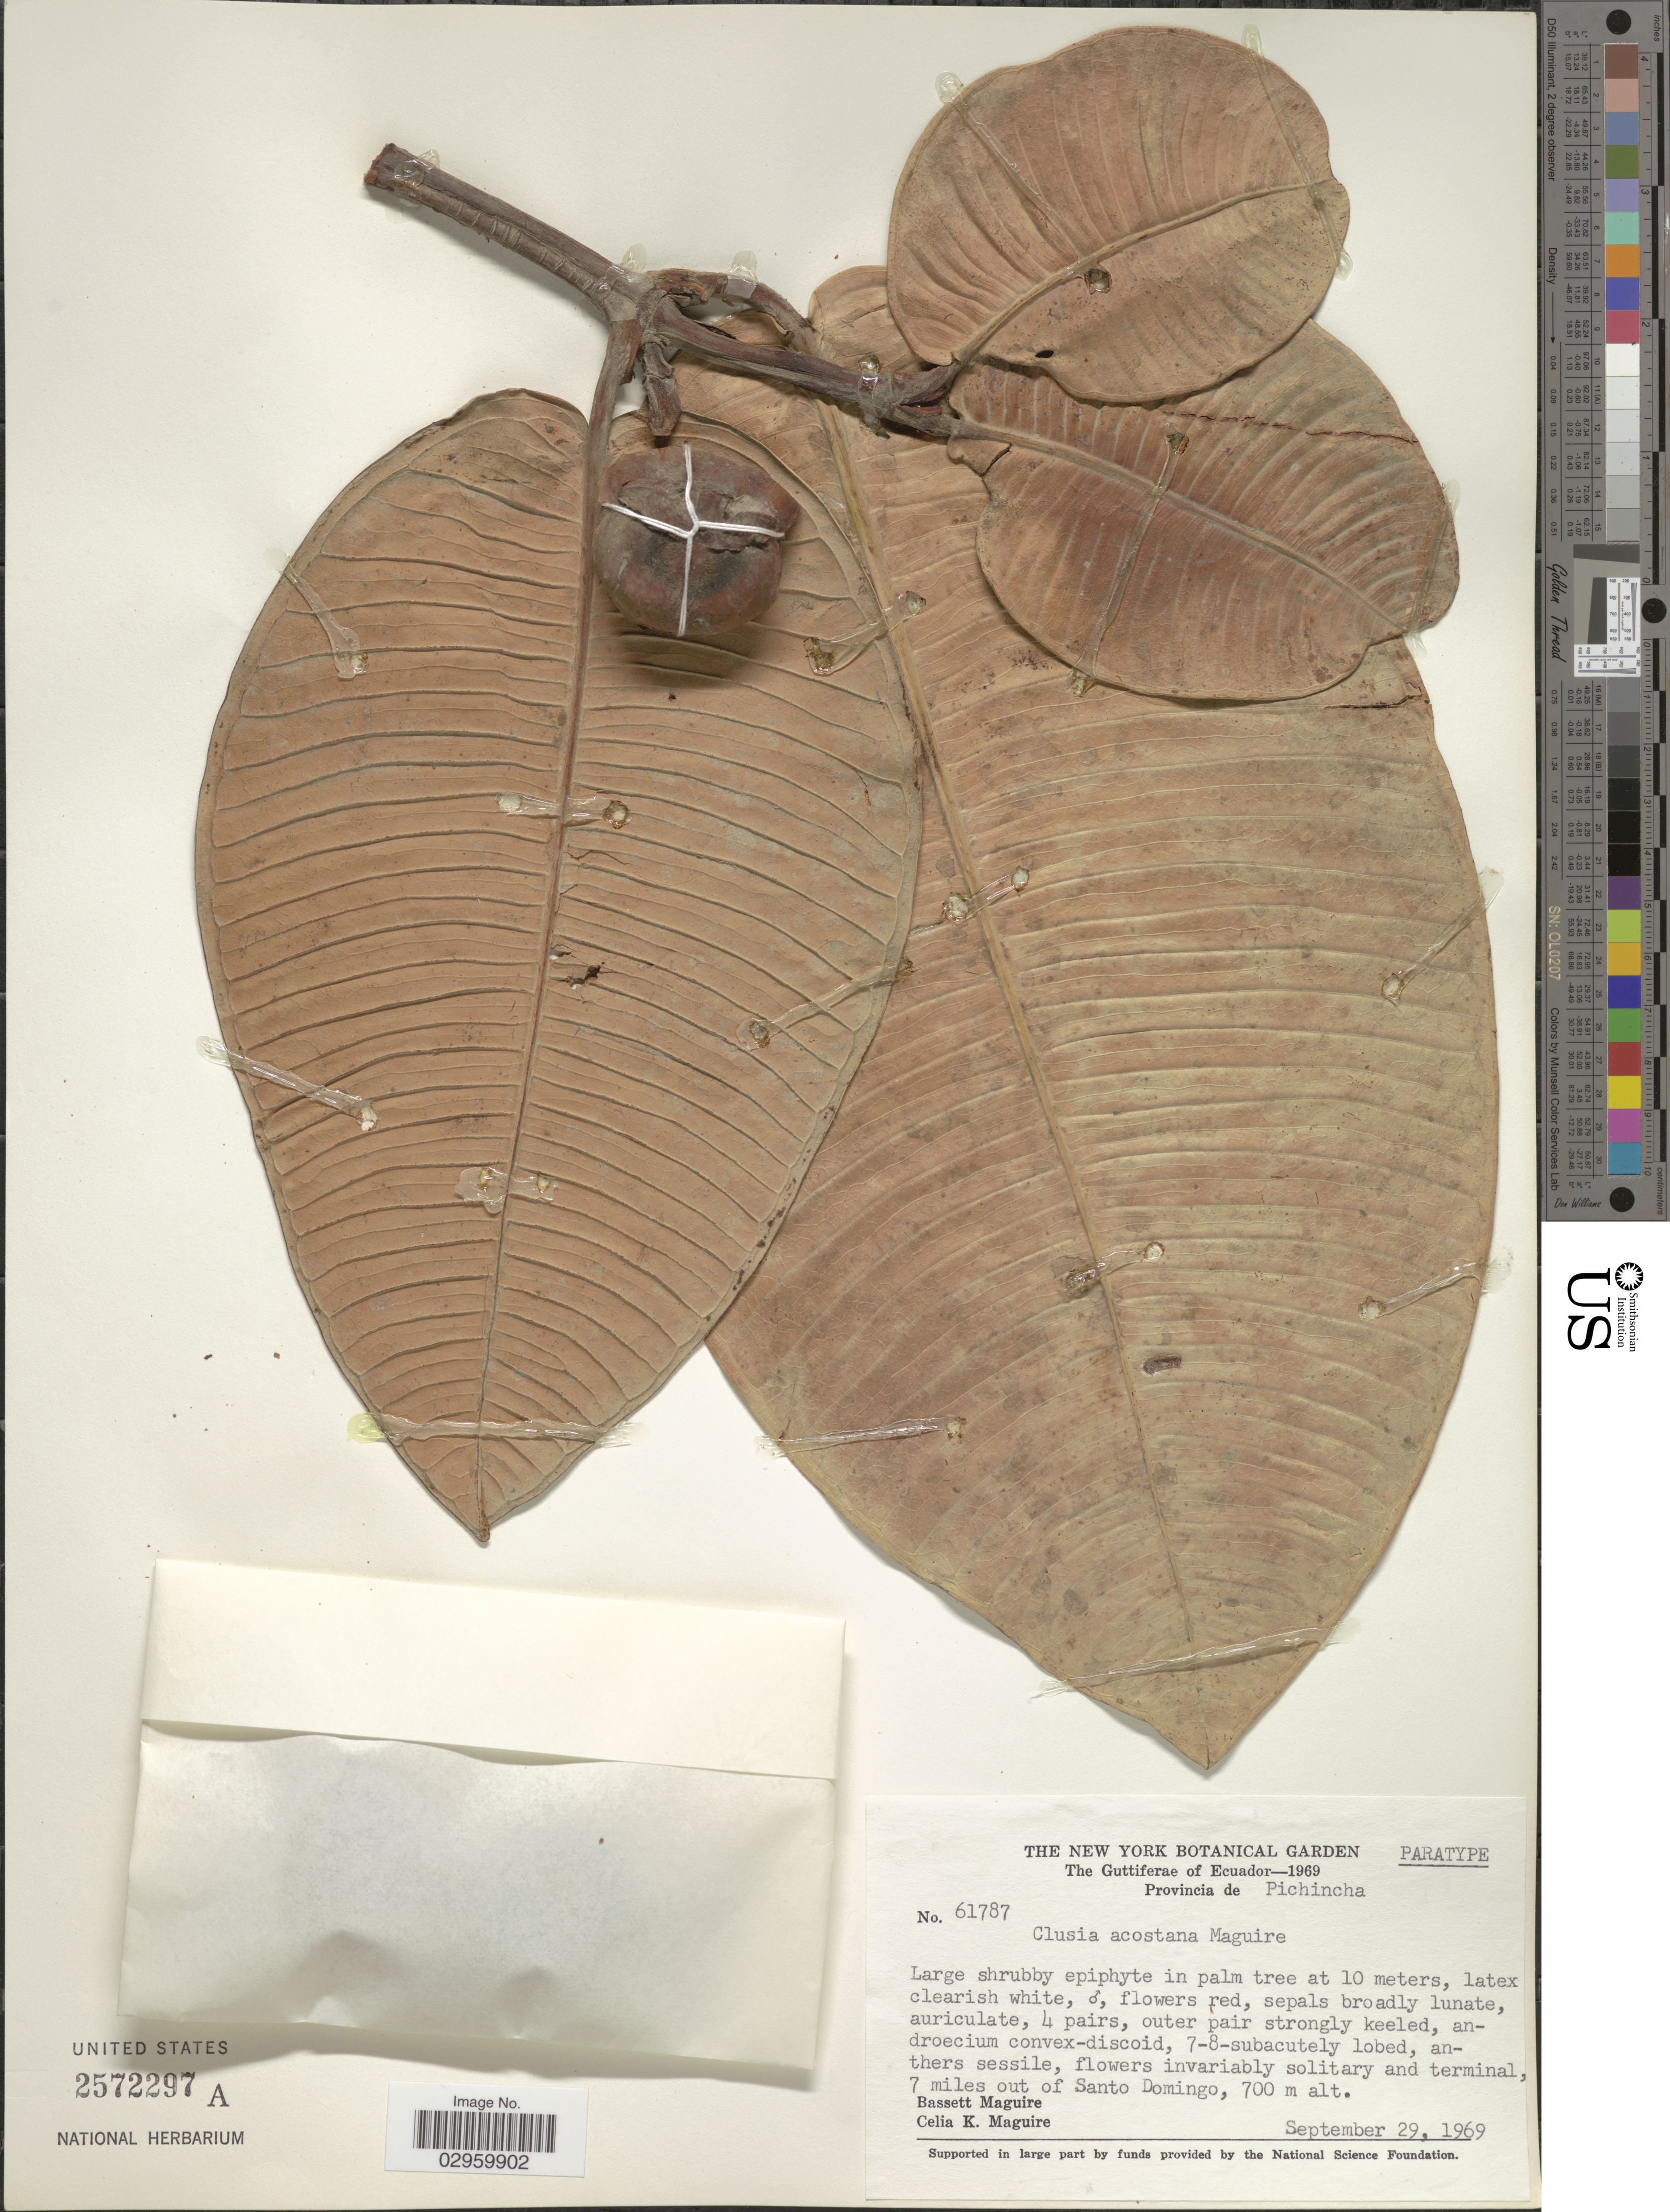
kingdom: Plantae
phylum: Tracheophyta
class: Magnoliopsida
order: Malpighiales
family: Clusiaceae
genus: Clusia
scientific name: Clusia venusta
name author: Little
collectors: B. Maguire & C. K. Maguire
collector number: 61787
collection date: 1969-09-29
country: Ecuador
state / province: Pichincha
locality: The Guttiferae of Ecuador, 7 miles out of Santo Domingo.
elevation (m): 700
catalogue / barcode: US 2572297A